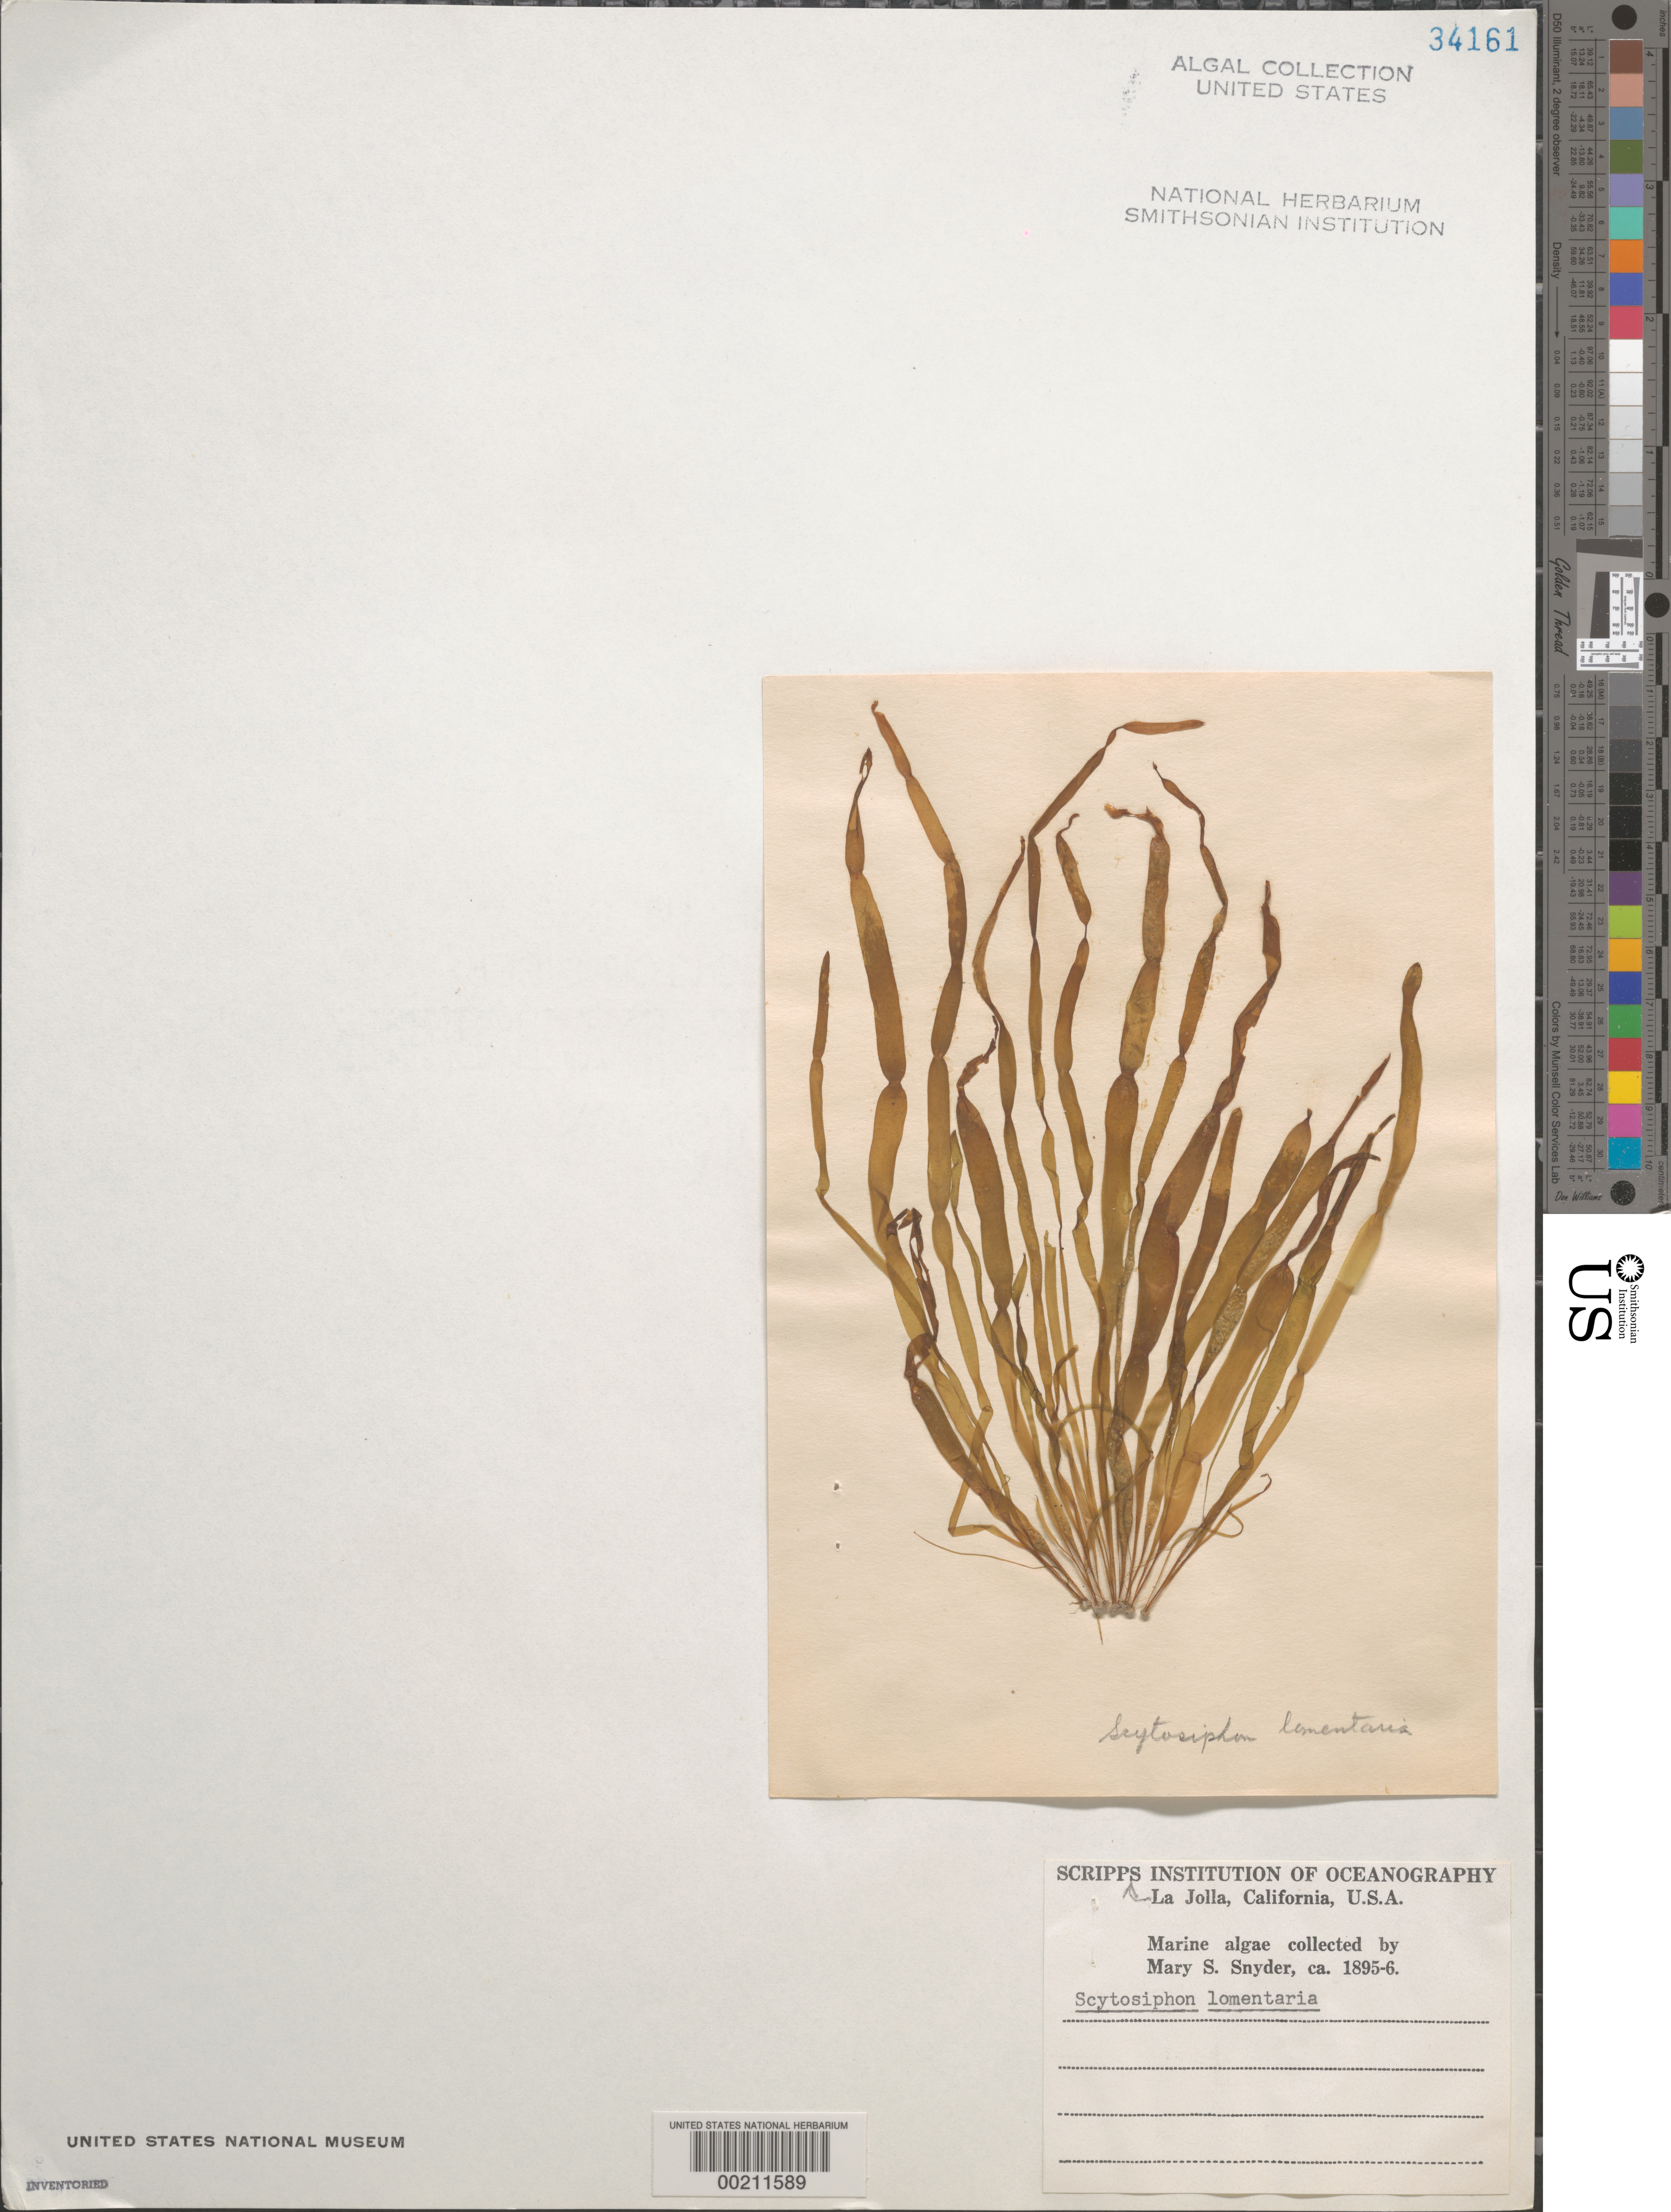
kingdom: Chromista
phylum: Ochrophyta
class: Phaeophyceae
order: Scytosiphonales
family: Scytosiphonaceae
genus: Scytosiphon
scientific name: Scytosiphon lomentaria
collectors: M. Snyder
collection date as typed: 1895 OR -- --- 1896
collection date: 1895 or 1896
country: United States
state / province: California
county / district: San Diego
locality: False Bay, San Diego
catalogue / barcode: US 34161